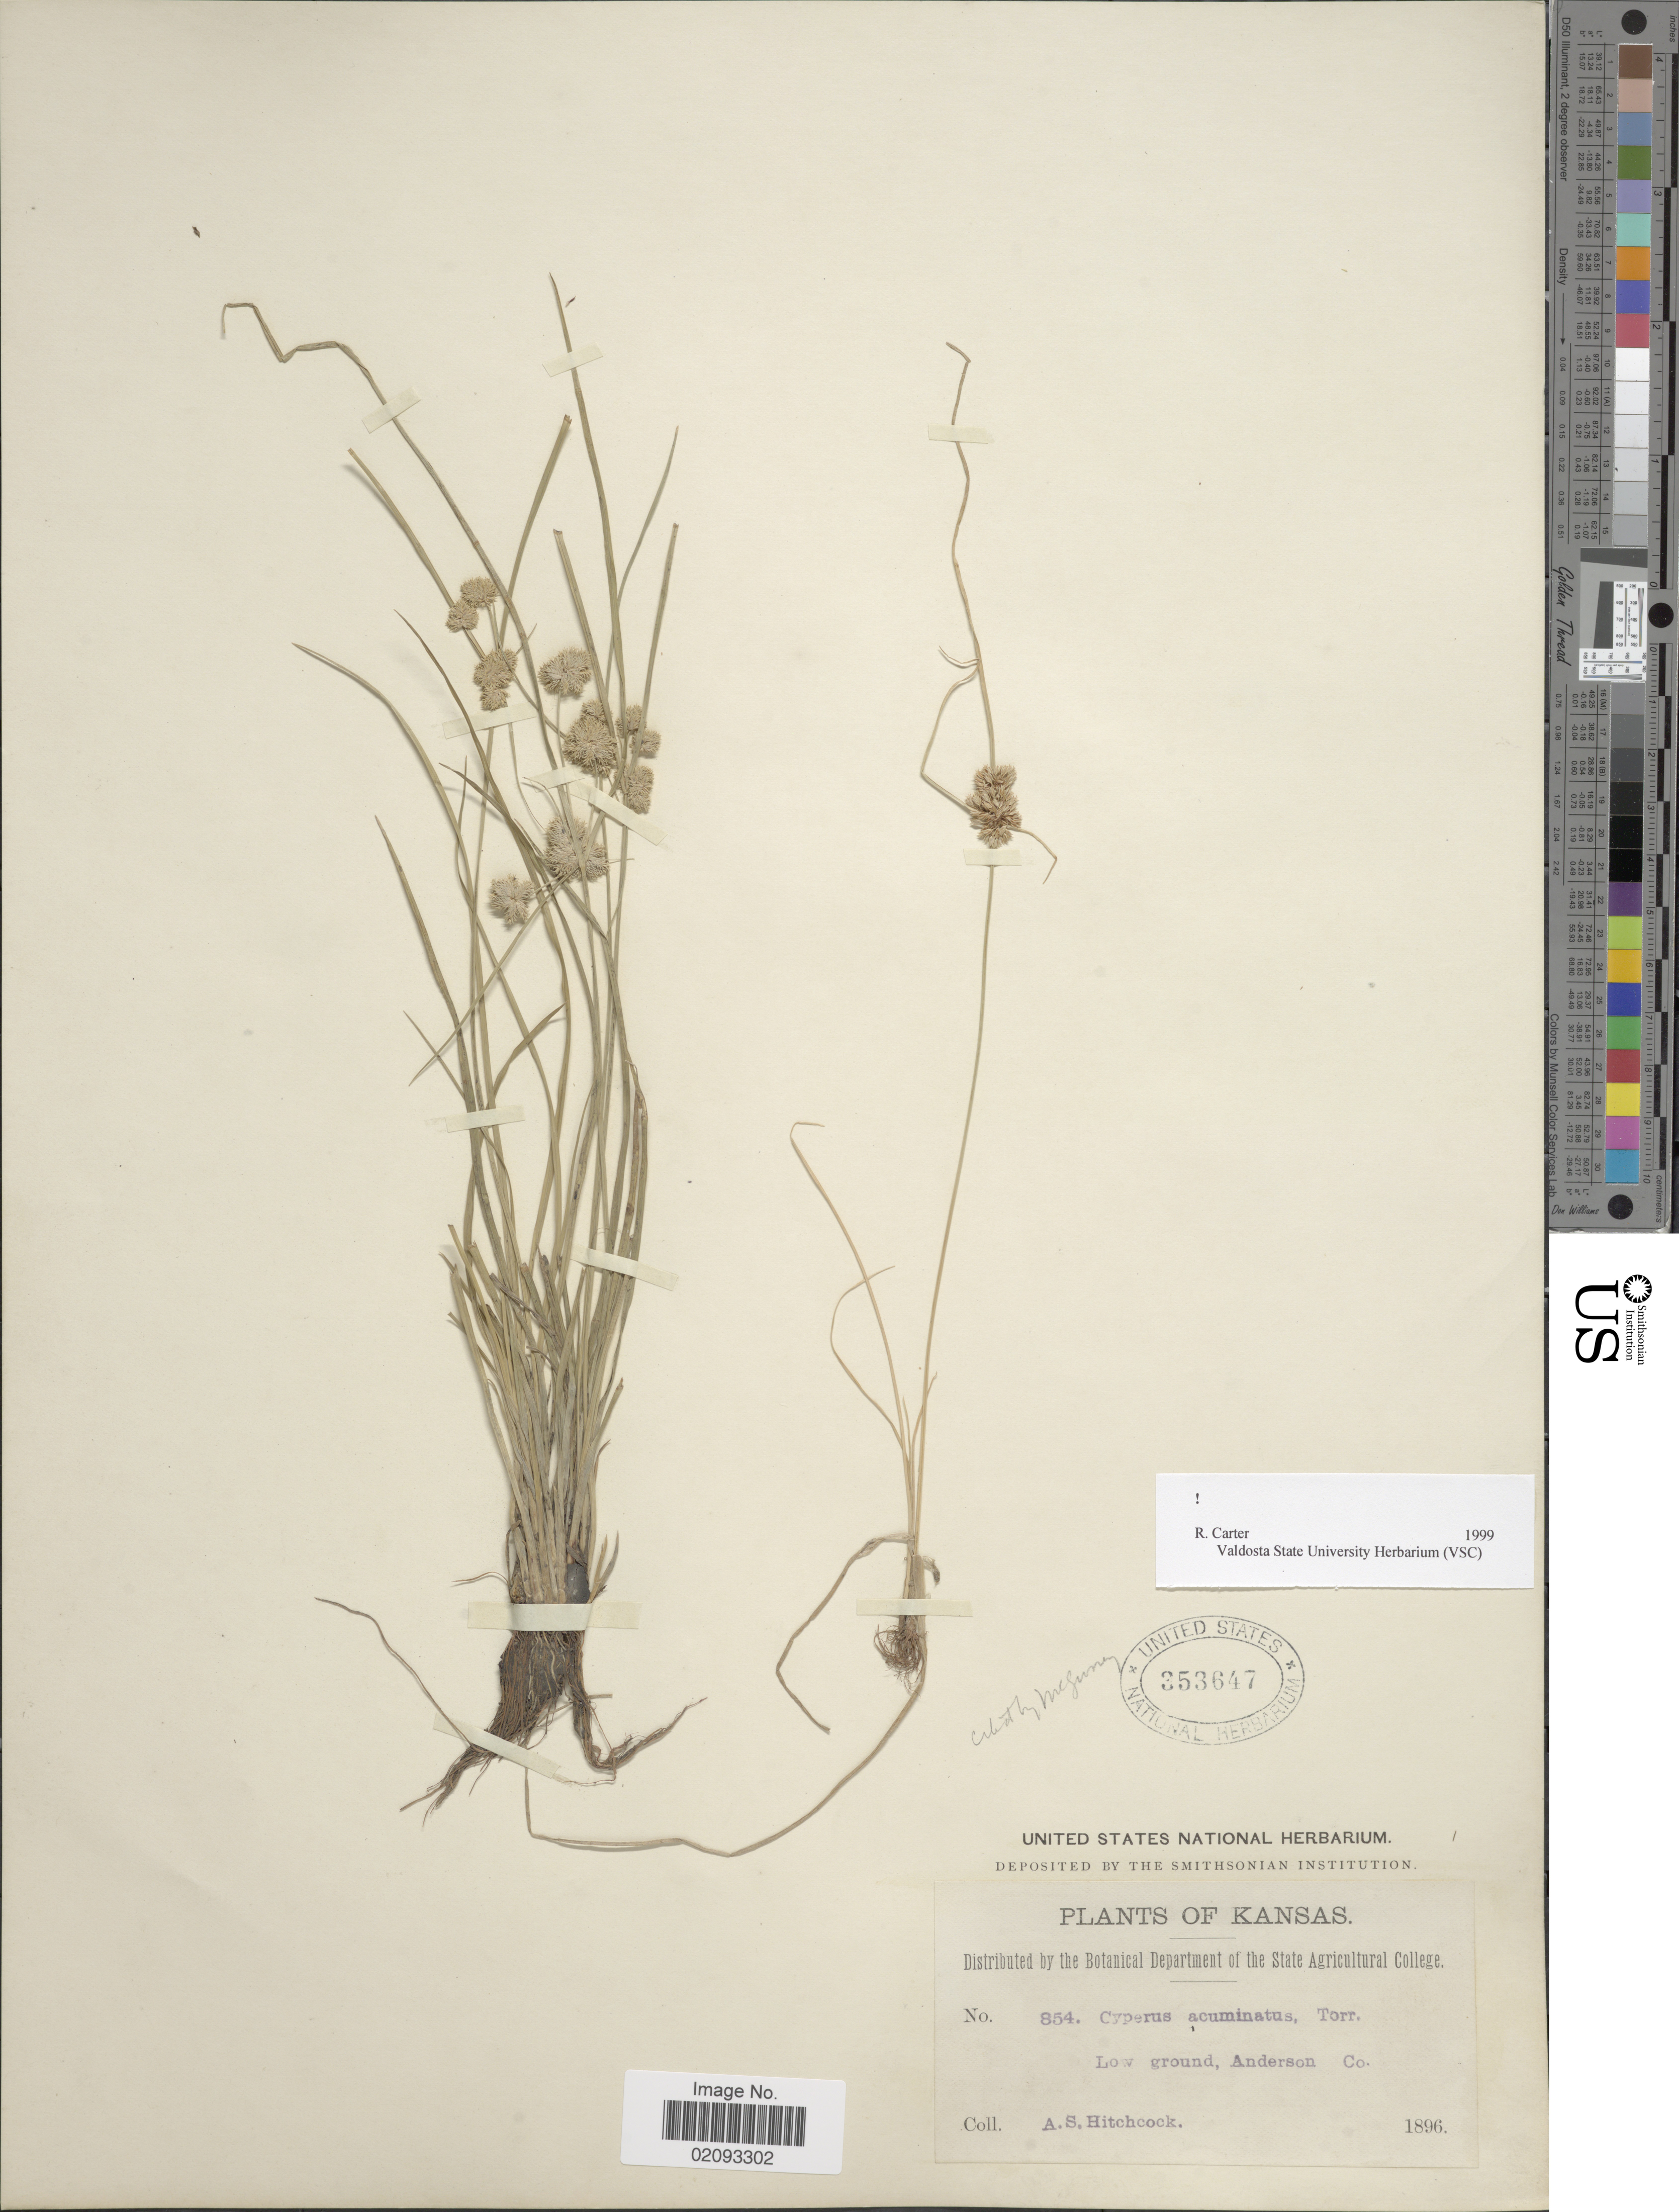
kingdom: Plantae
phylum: Tracheophyta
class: Liliopsida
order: Poales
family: Cyperaceae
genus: Cyperus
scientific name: Cyperus acuminatus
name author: Torr. & Hook.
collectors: A. S. Hitchcock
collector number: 854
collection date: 1896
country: United States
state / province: Kansas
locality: Anderson Co.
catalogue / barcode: US 353647